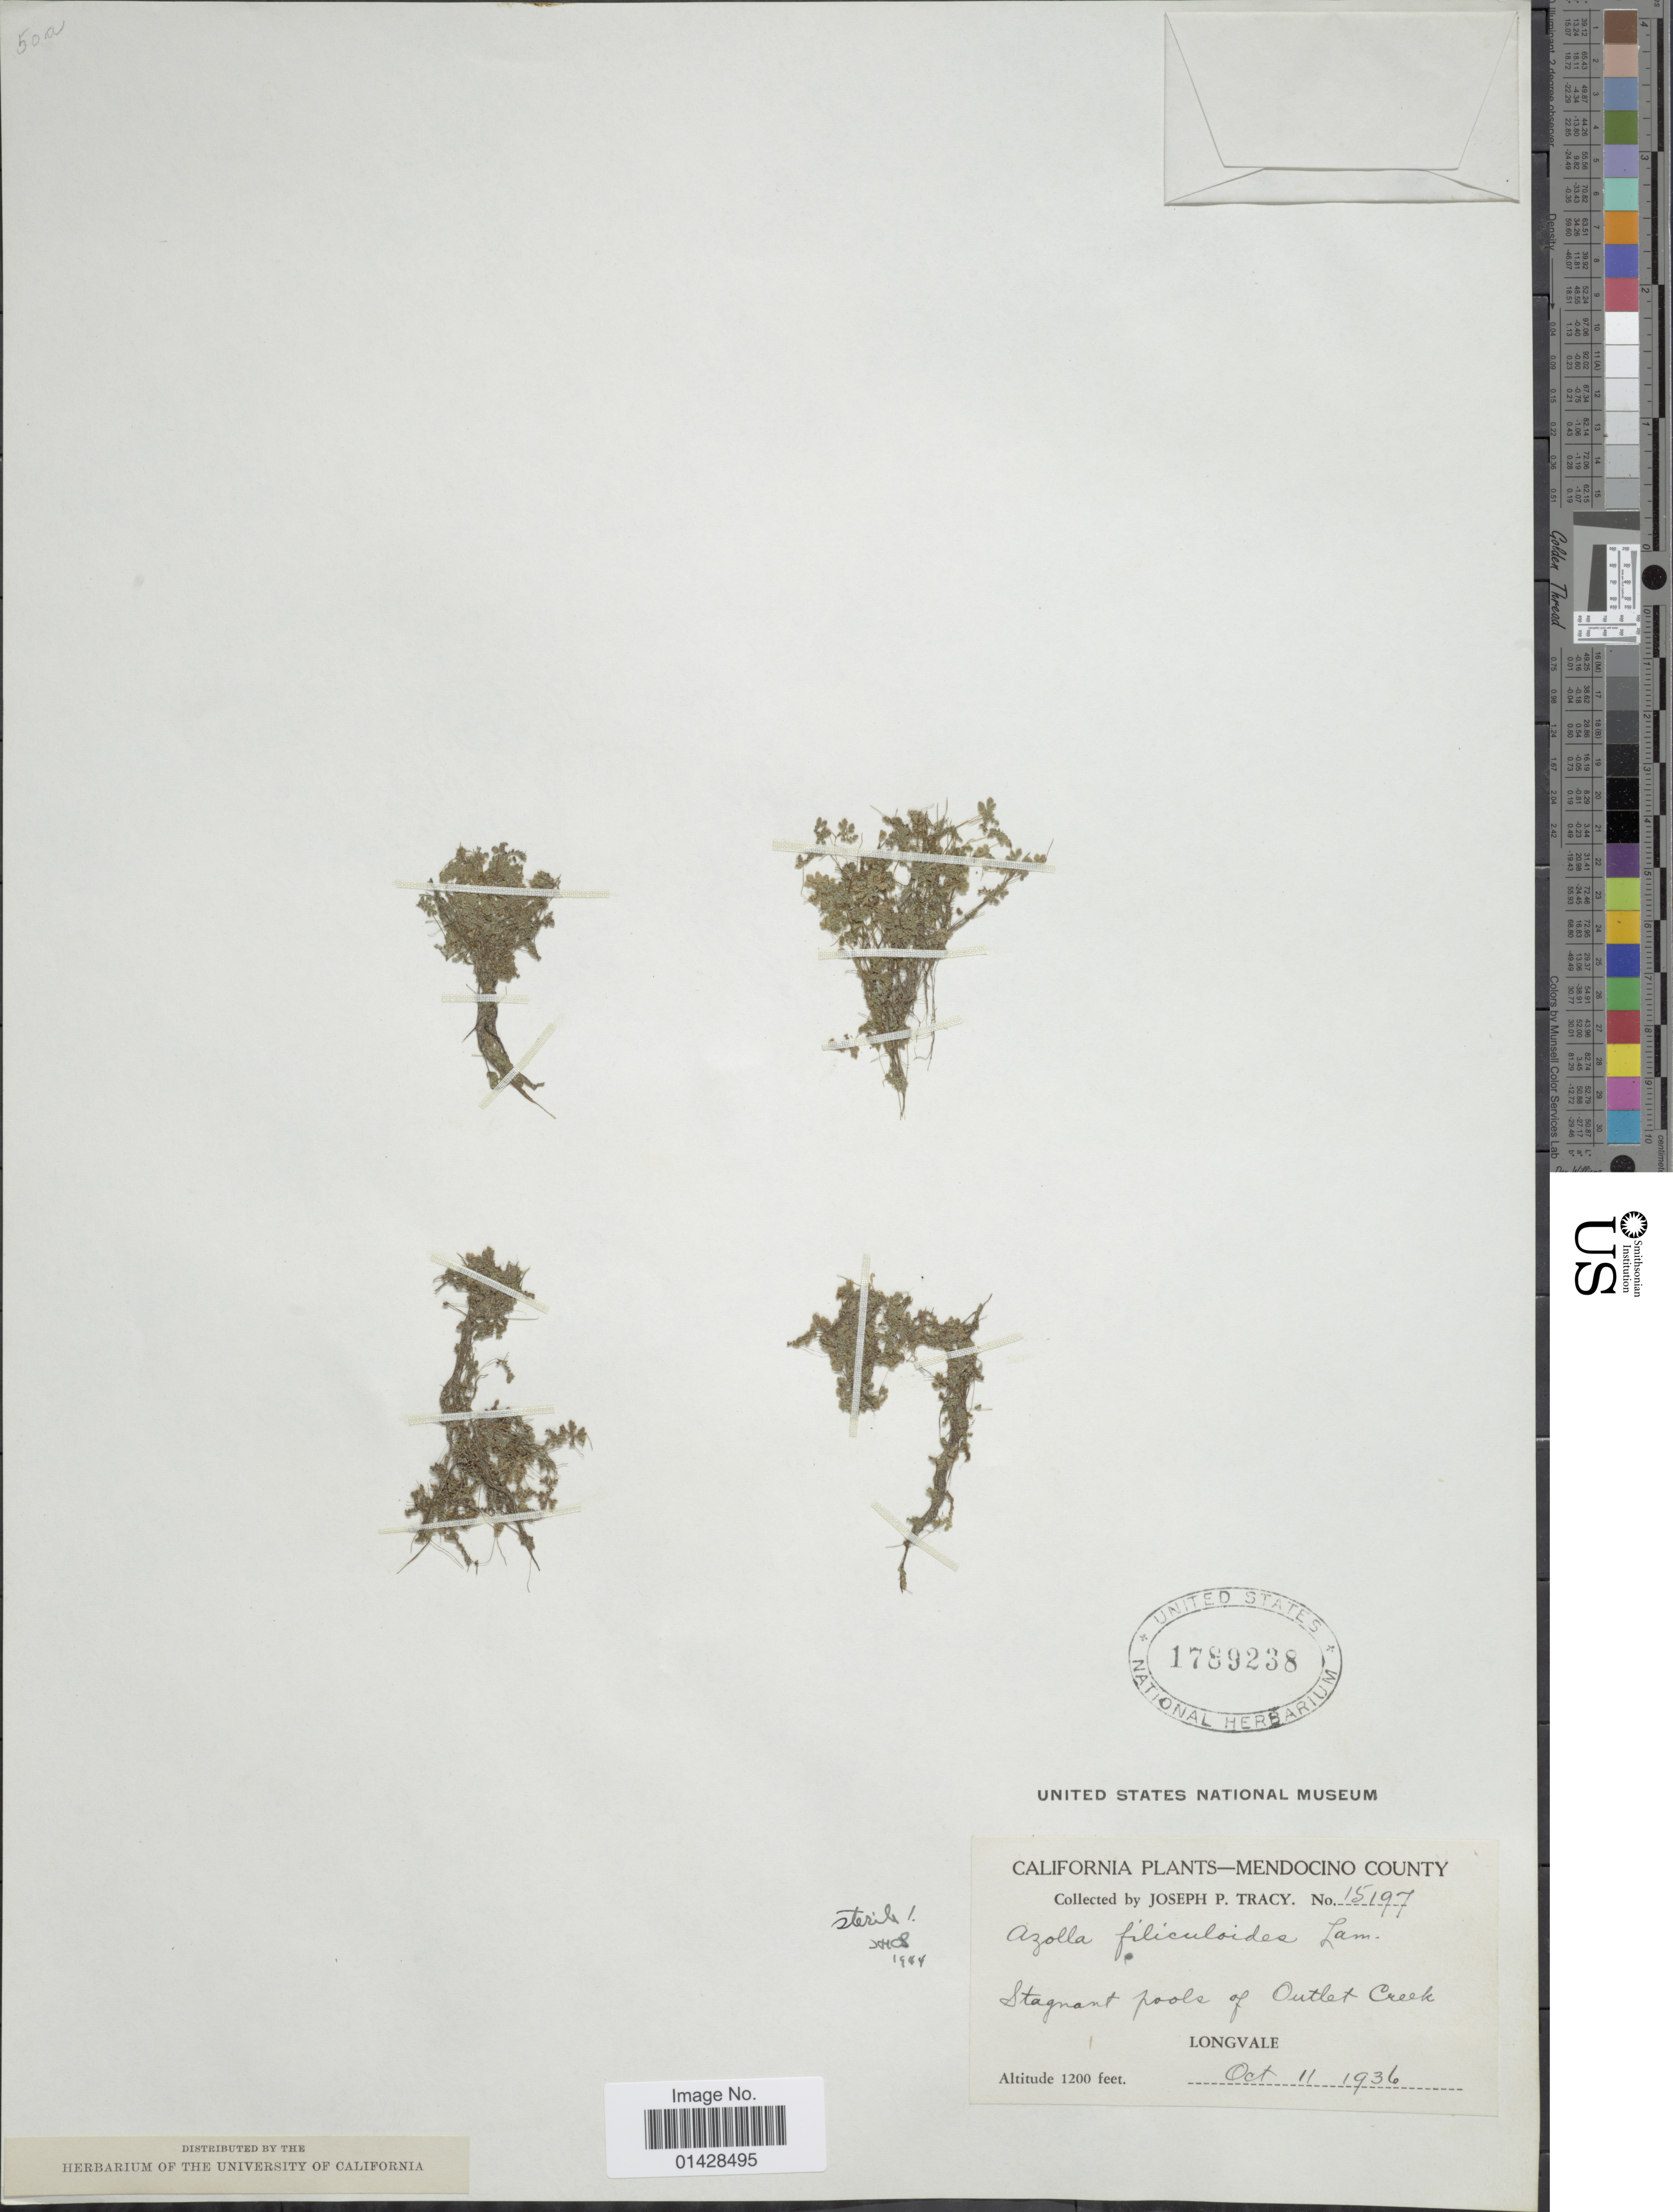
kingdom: Plantae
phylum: Tracheophyta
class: Polypodiopsida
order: Salviniales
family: Salviniaceae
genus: Azolla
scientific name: Azolla filiculoides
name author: Lam.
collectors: J. Tracy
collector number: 15197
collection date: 1936-10-11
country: United States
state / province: California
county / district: Mendocino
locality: Mendocino County, Stagnant pools of Outlet Creek, Longvale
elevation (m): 366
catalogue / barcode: US 1789237